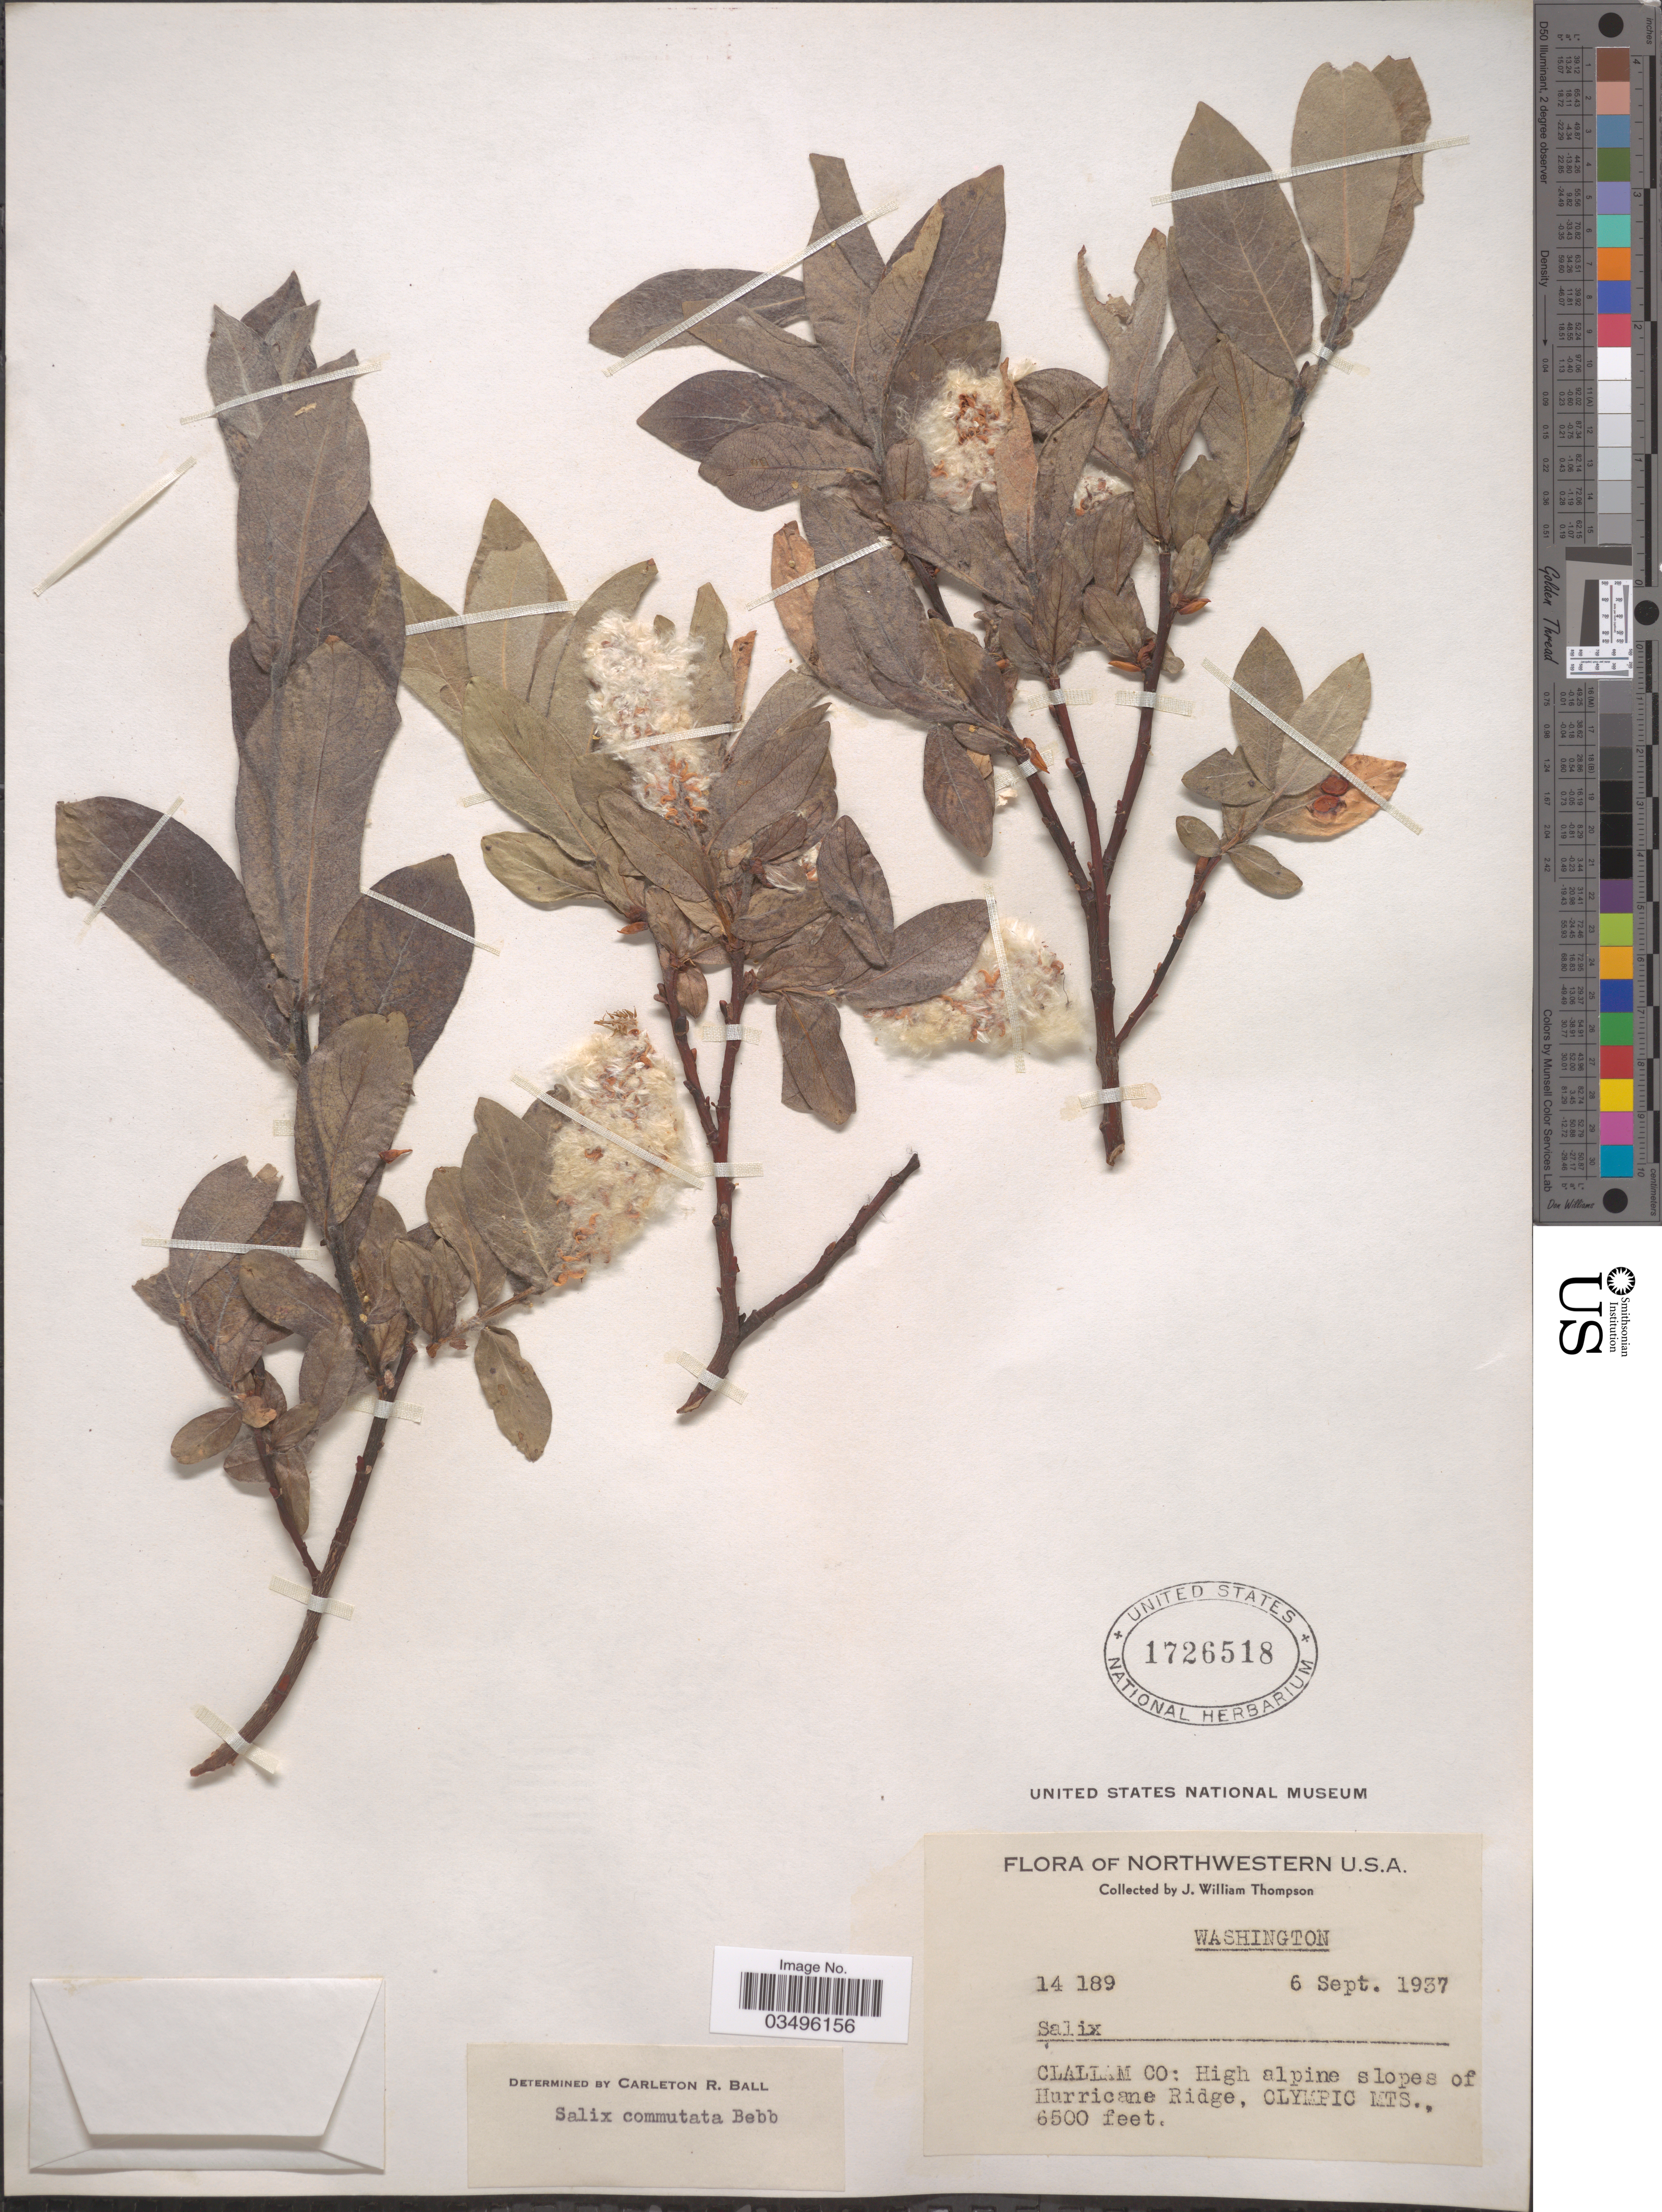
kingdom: Plantae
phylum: Tracheophyta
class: Magnoliopsida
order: Malpighiales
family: Salicaceae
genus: Salix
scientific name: Salix commutata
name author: Bebb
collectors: J. W. Thompson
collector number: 14189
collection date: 1937-09-06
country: United States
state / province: Washington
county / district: Clallam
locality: Northwestern U.S.A. Clallam Co: High slopes of Hurricane Ridge, Olympic Mts.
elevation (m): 1981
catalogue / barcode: US 1726518